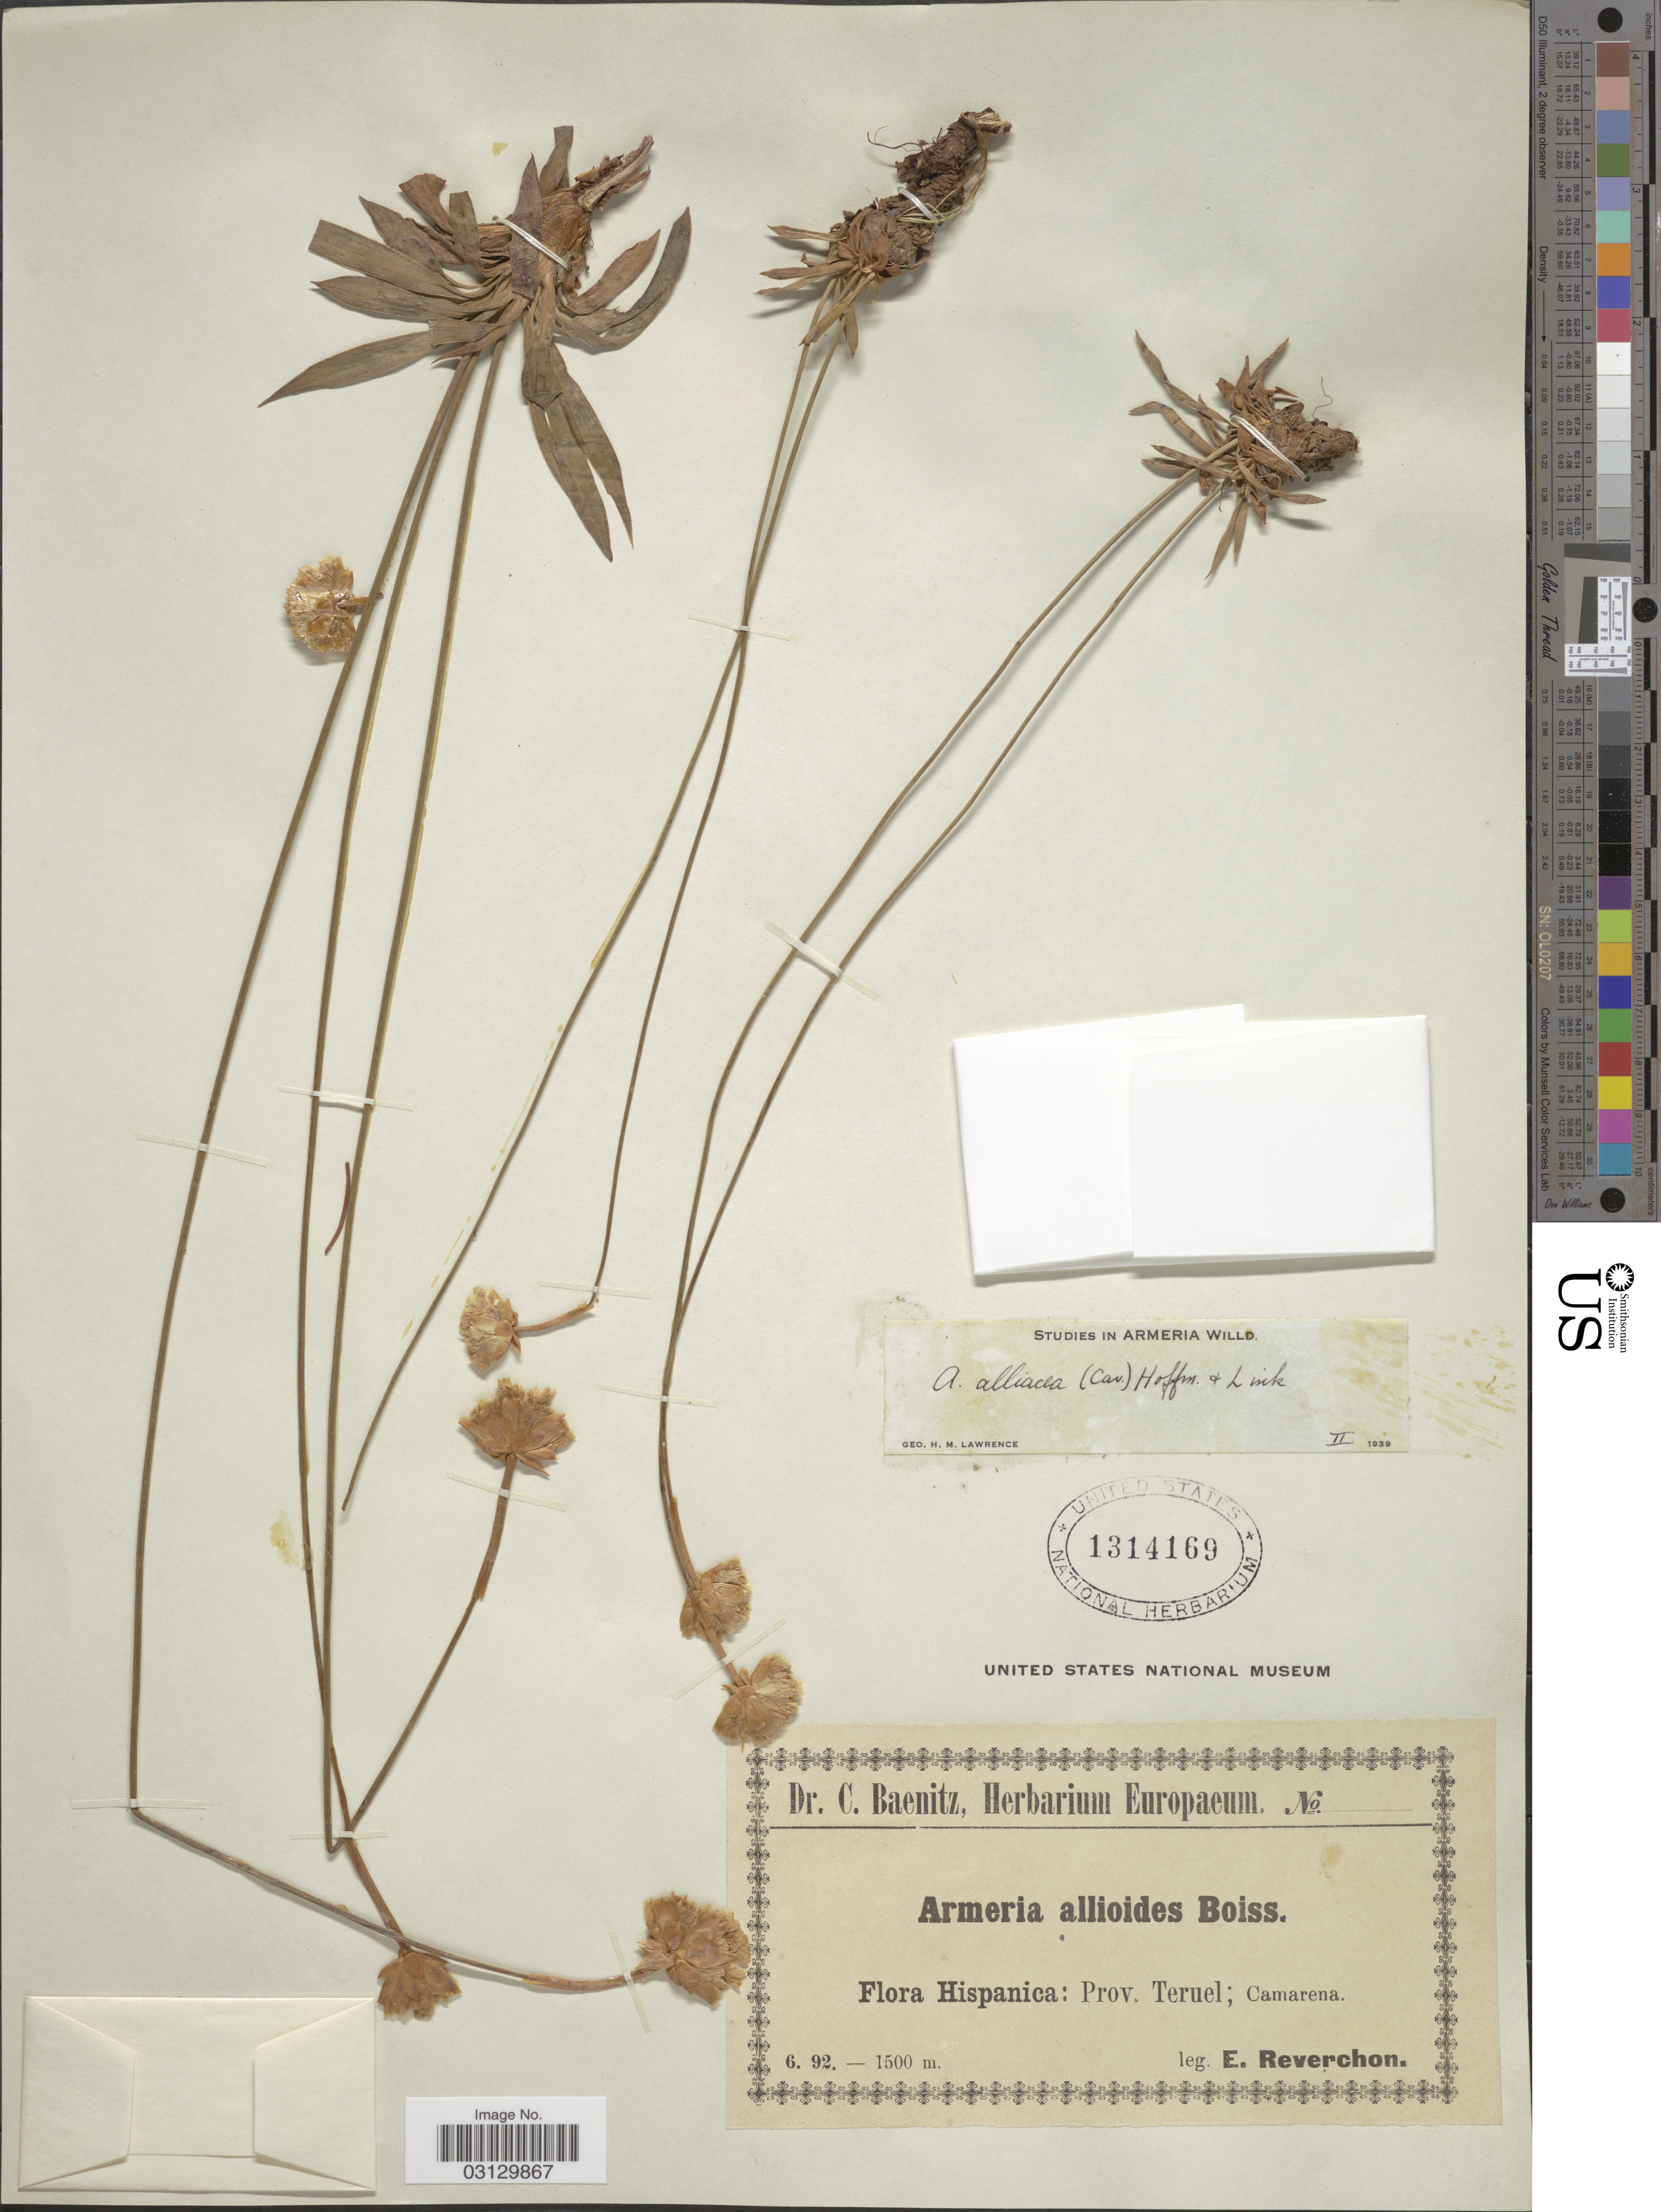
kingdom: Plantae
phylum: Tracheophyta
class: Magnoliopsida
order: Caryophyllales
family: Plumbaginaceae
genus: Armeria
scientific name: Armeria alliacea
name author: (Cav.) Hoffmanns. & Link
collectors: E. Reverchon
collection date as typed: Transcribed d/m/y: /6/92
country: Spain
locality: Hispanica: Prov. Teruel; Camarena.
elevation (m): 1500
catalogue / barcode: US 1314169